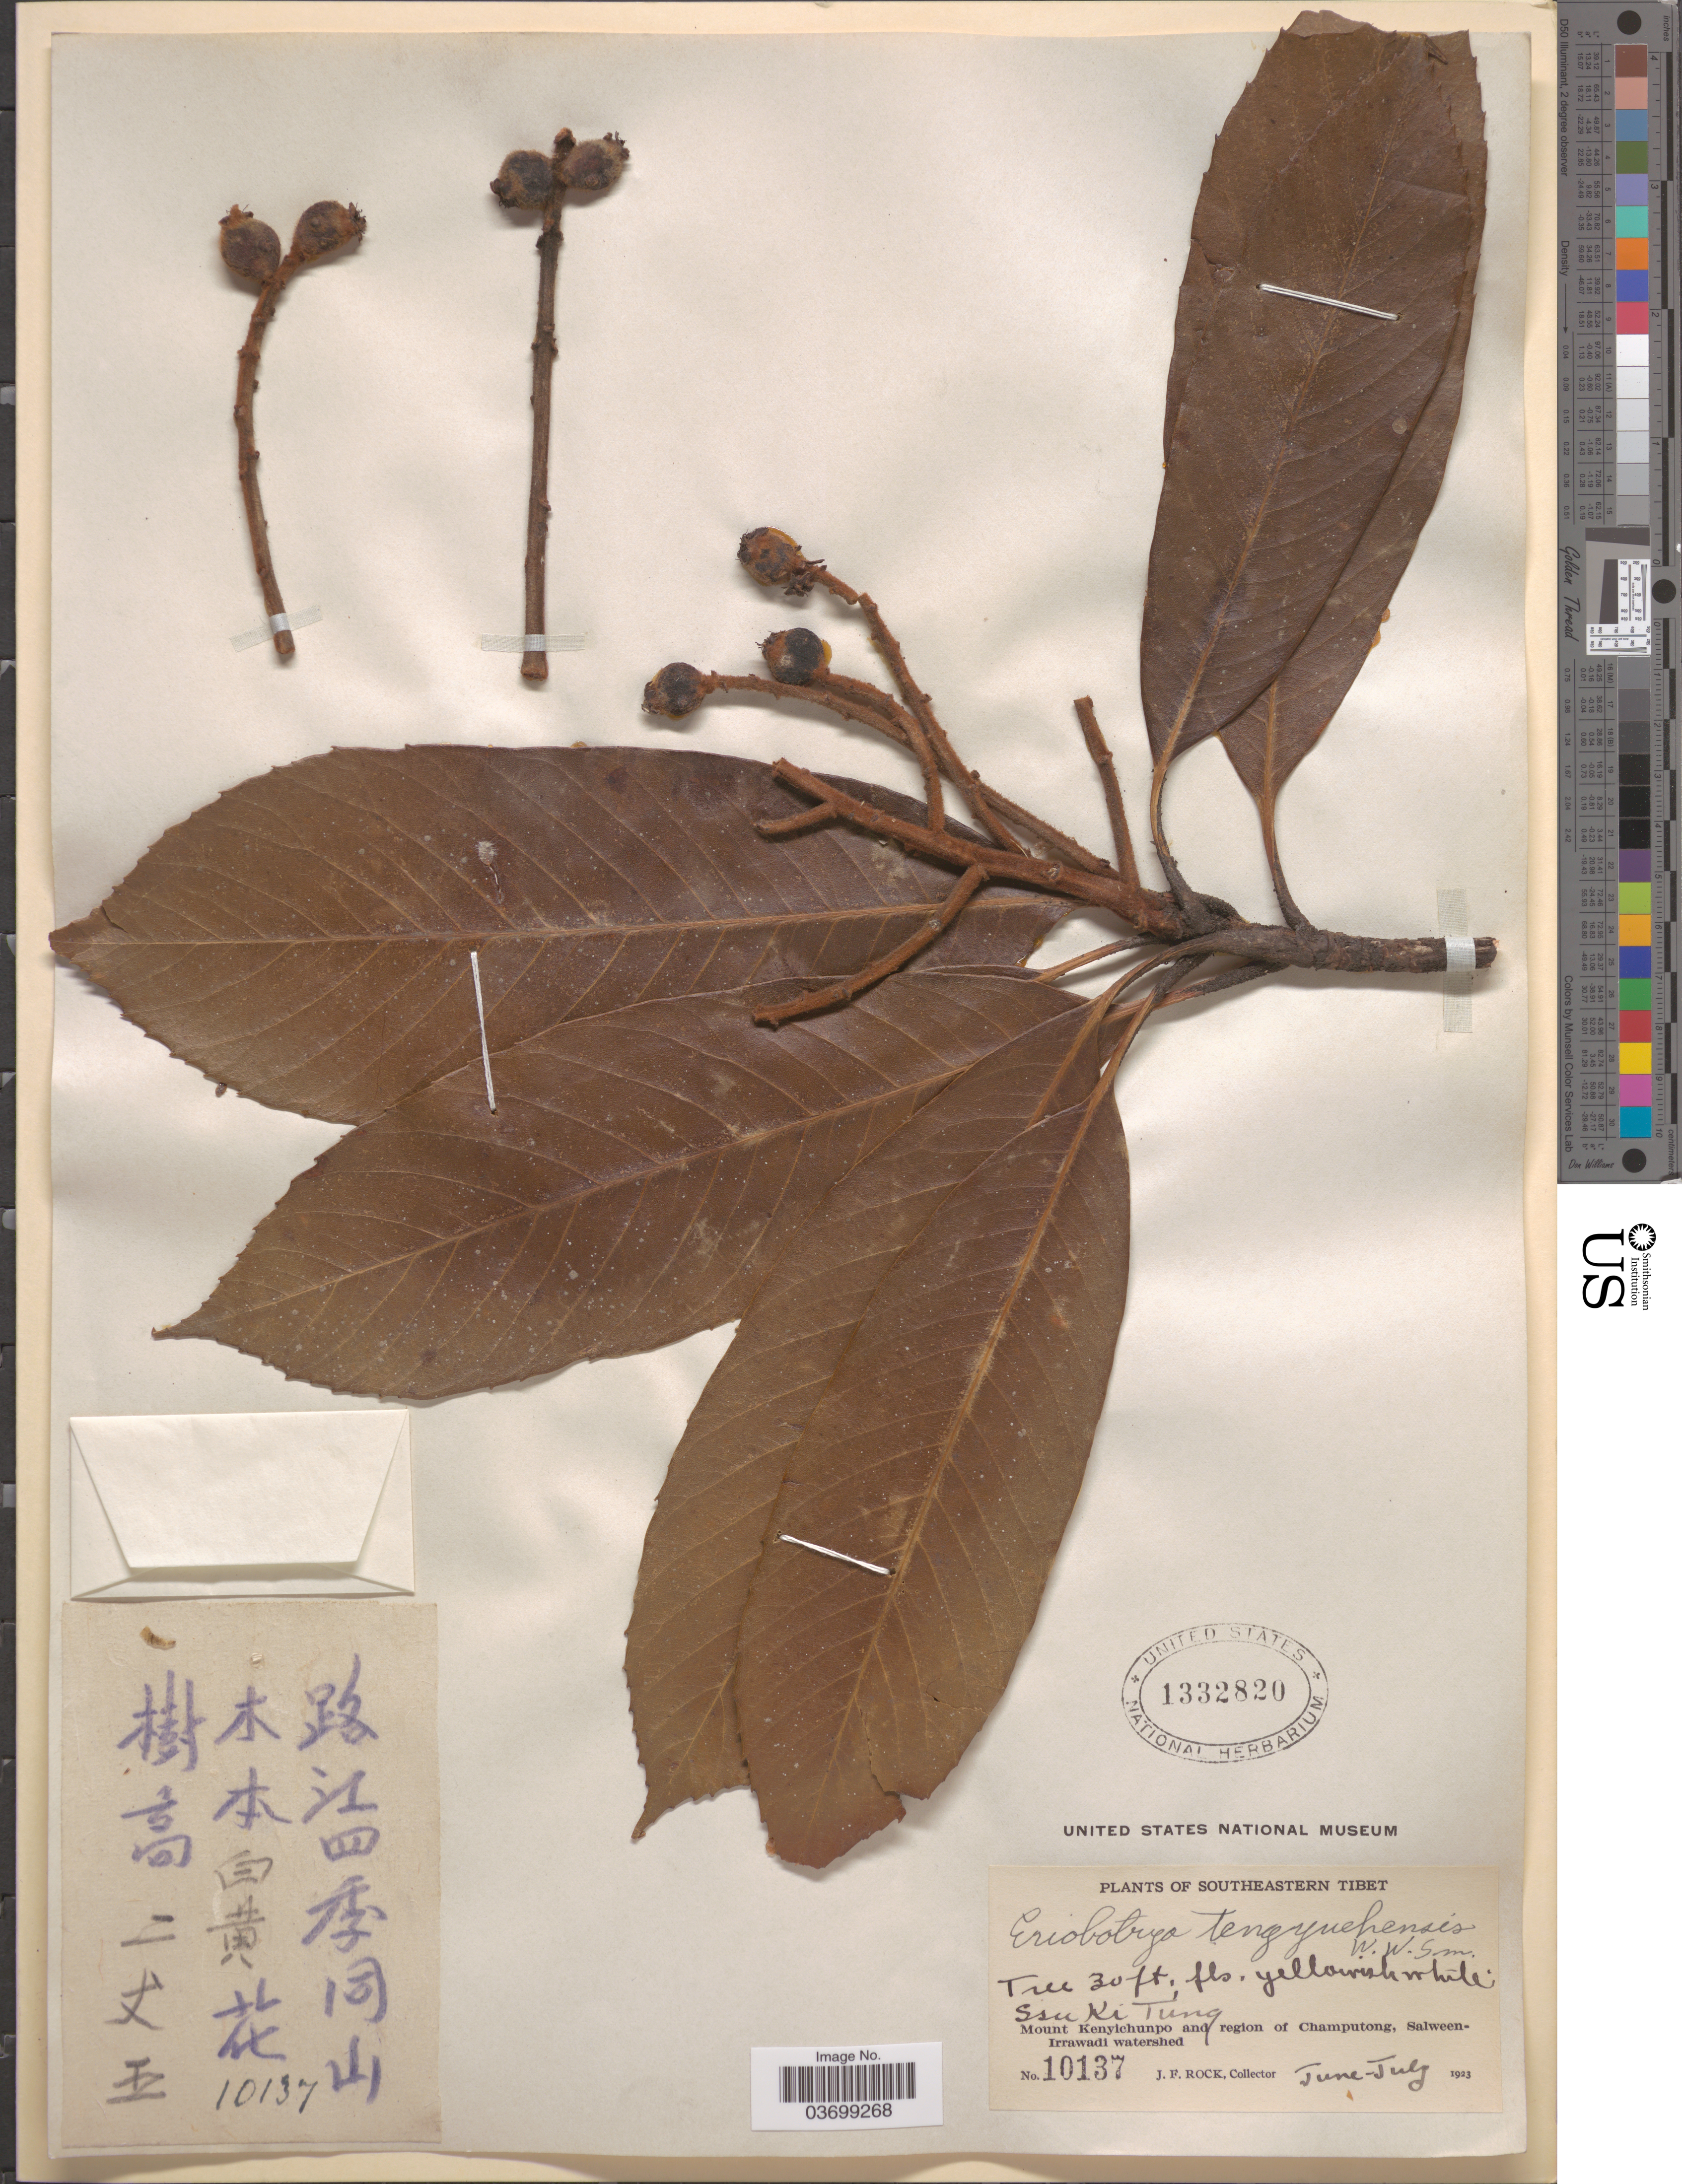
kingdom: Plantae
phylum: Tracheophyta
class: Magnoliopsida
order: Rosales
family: Rosaceae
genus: Rhaphiolepis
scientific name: Rhaphiolepis tengyuehensis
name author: (W.W. Sm.) B.B. Liu & J. Wen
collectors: J. Rock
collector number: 10137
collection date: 1923-06/1923-07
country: China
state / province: Xizang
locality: Southeastern Tibet. Szu Ki Tung. [interpreted] Mount Kenyichunpo and region of Champutong, Salween-Irrawadi watershed.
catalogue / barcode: US 1332820